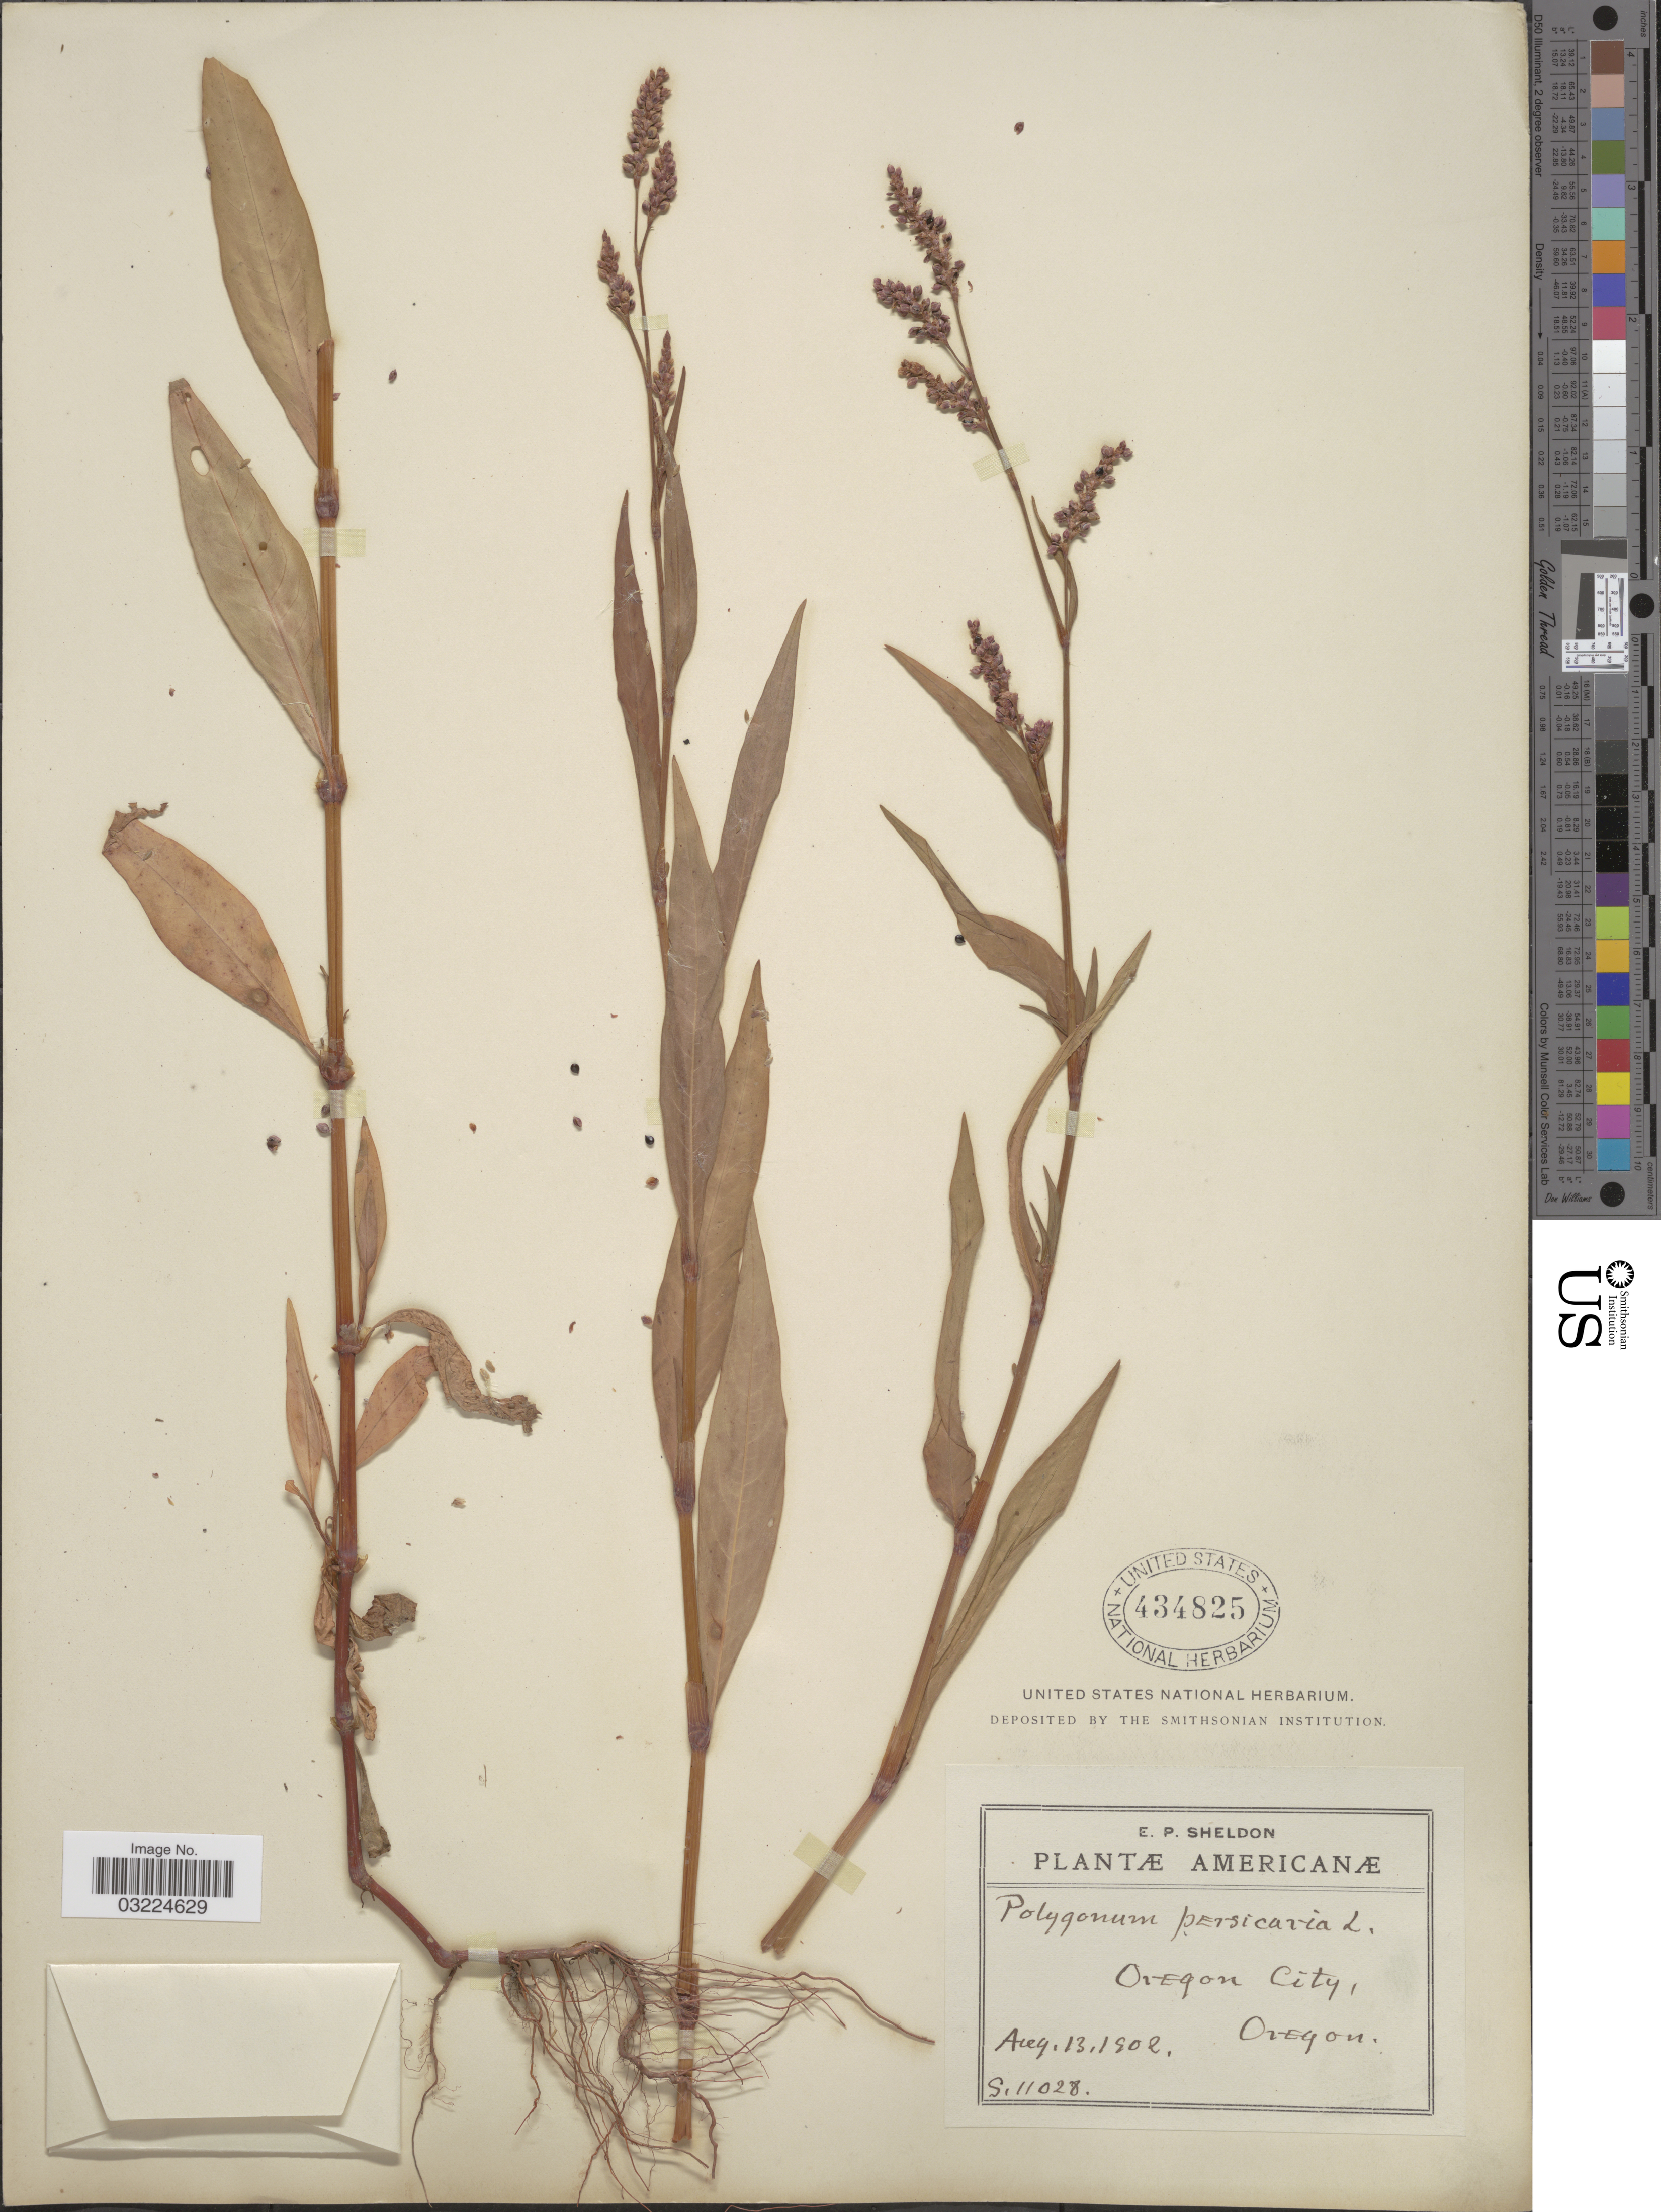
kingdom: Plantae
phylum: Tracheophyta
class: Magnoliopsida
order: Caryophyllales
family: Polygonaceae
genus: Persicaria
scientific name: Persicaria maculosa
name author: S.F. Gray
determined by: Atha, D. E.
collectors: E. P. Sheldon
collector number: S.11028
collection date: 1902-08-13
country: United States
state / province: Oregon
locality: Oregon City.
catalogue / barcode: US 434825